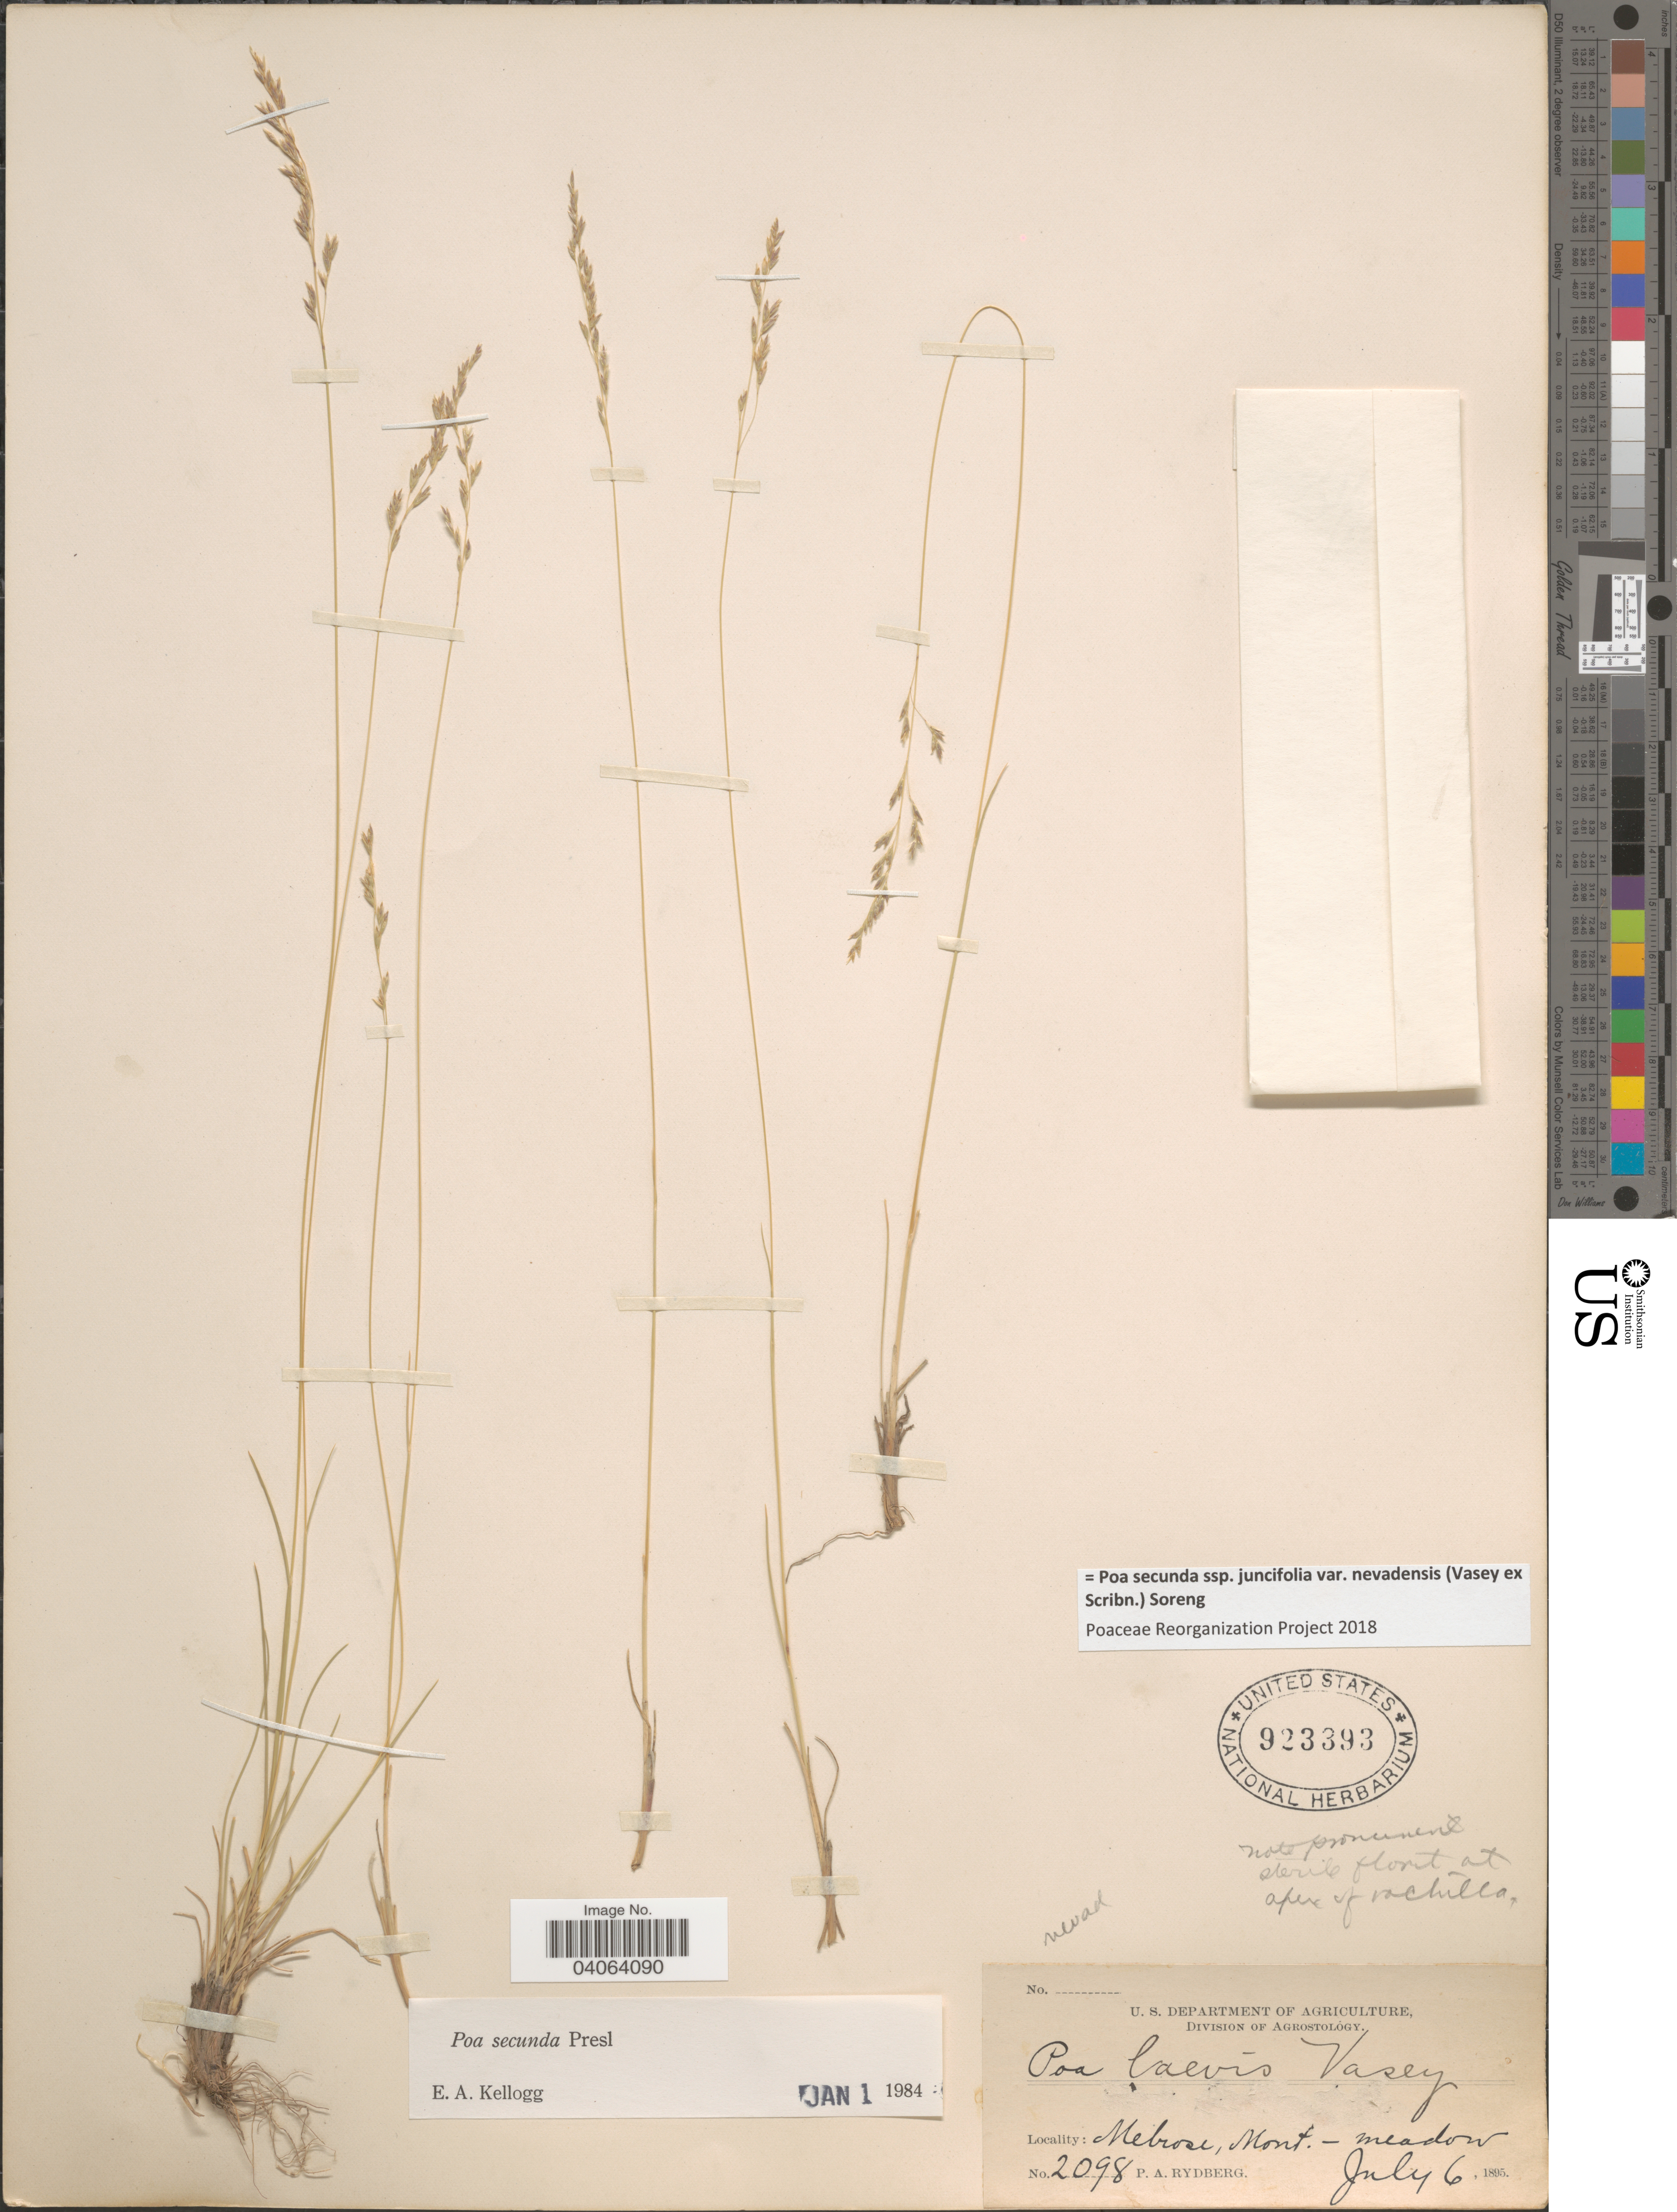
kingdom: Plantae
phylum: Tracheophyta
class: Liliopsida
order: Poales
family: Poaceae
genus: Poa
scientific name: Poa secunda subsp. juncifolia var. nevadensis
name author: (Vasey ex Scribn.) Soreng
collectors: P. A. Rydberg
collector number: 2098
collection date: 1895-07-06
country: United States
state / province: Montana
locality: Melrose.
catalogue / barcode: US 923393